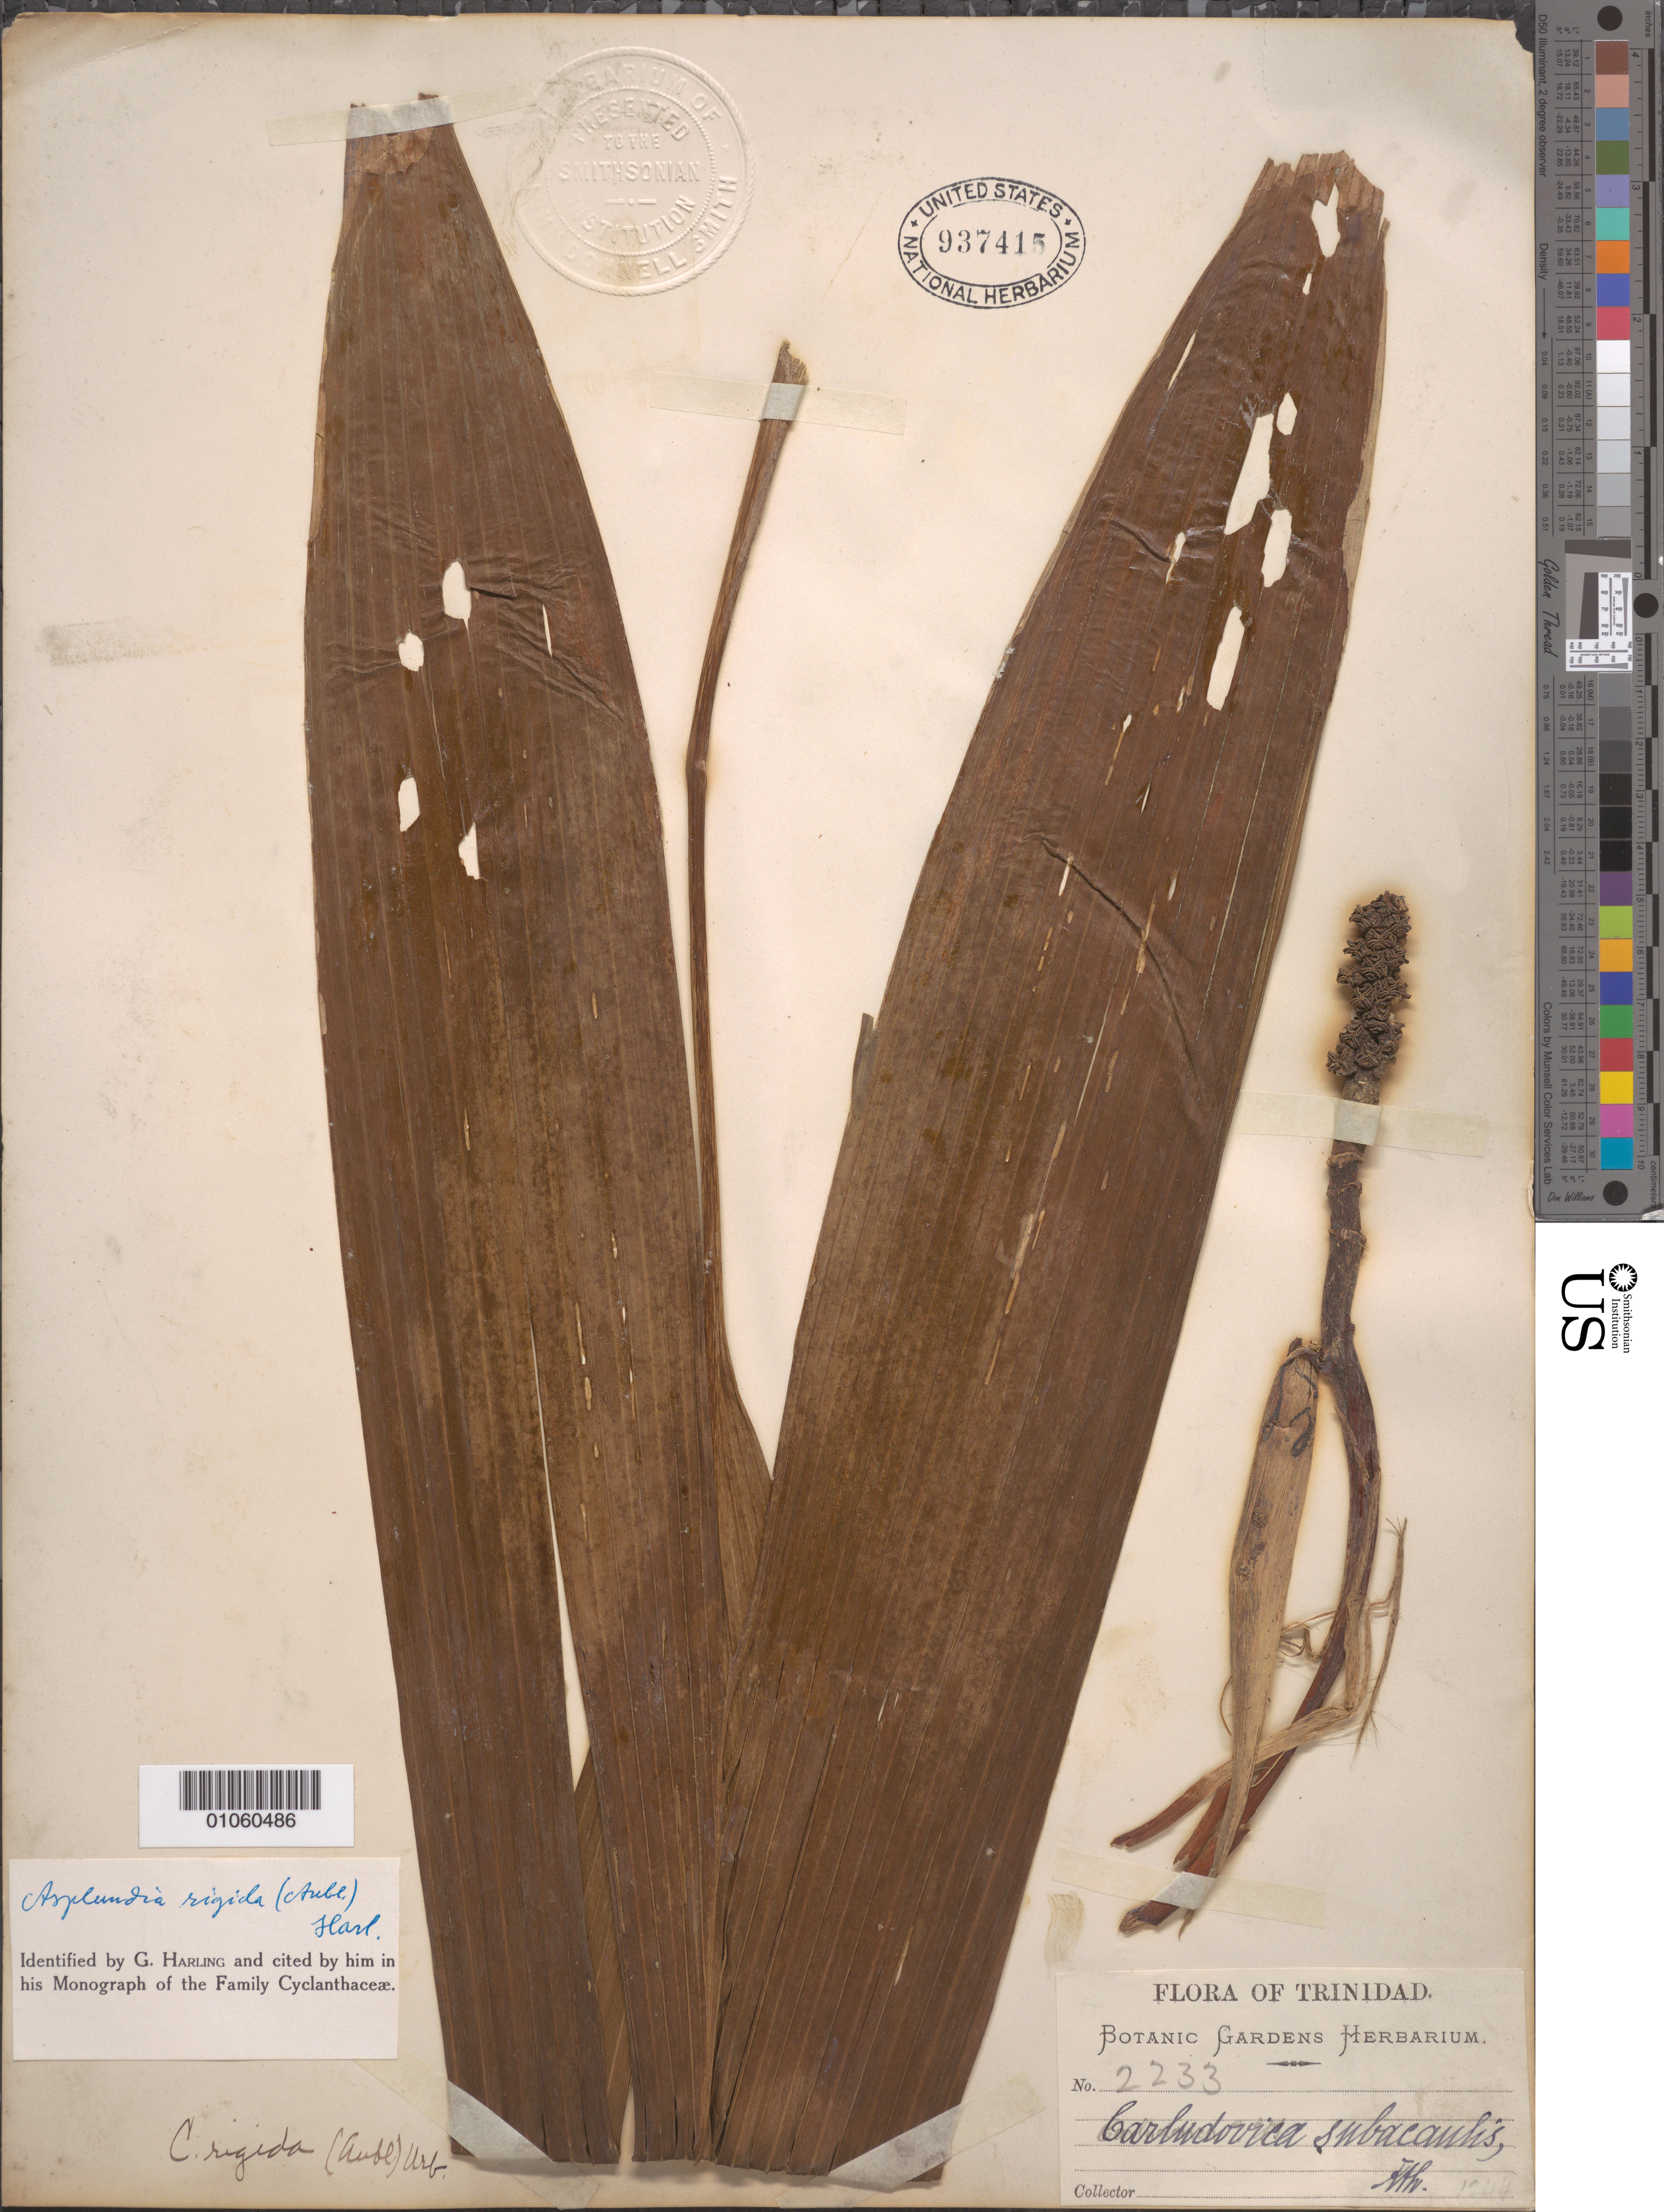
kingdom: Plantae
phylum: Tracheophyta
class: Liliopsida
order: Pandanales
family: Cyclanthaceae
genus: Asplundia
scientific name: Asplundia rigida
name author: (Aubl.) Harling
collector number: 2233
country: Trinidad and Tobago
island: Trinidad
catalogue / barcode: US 937415